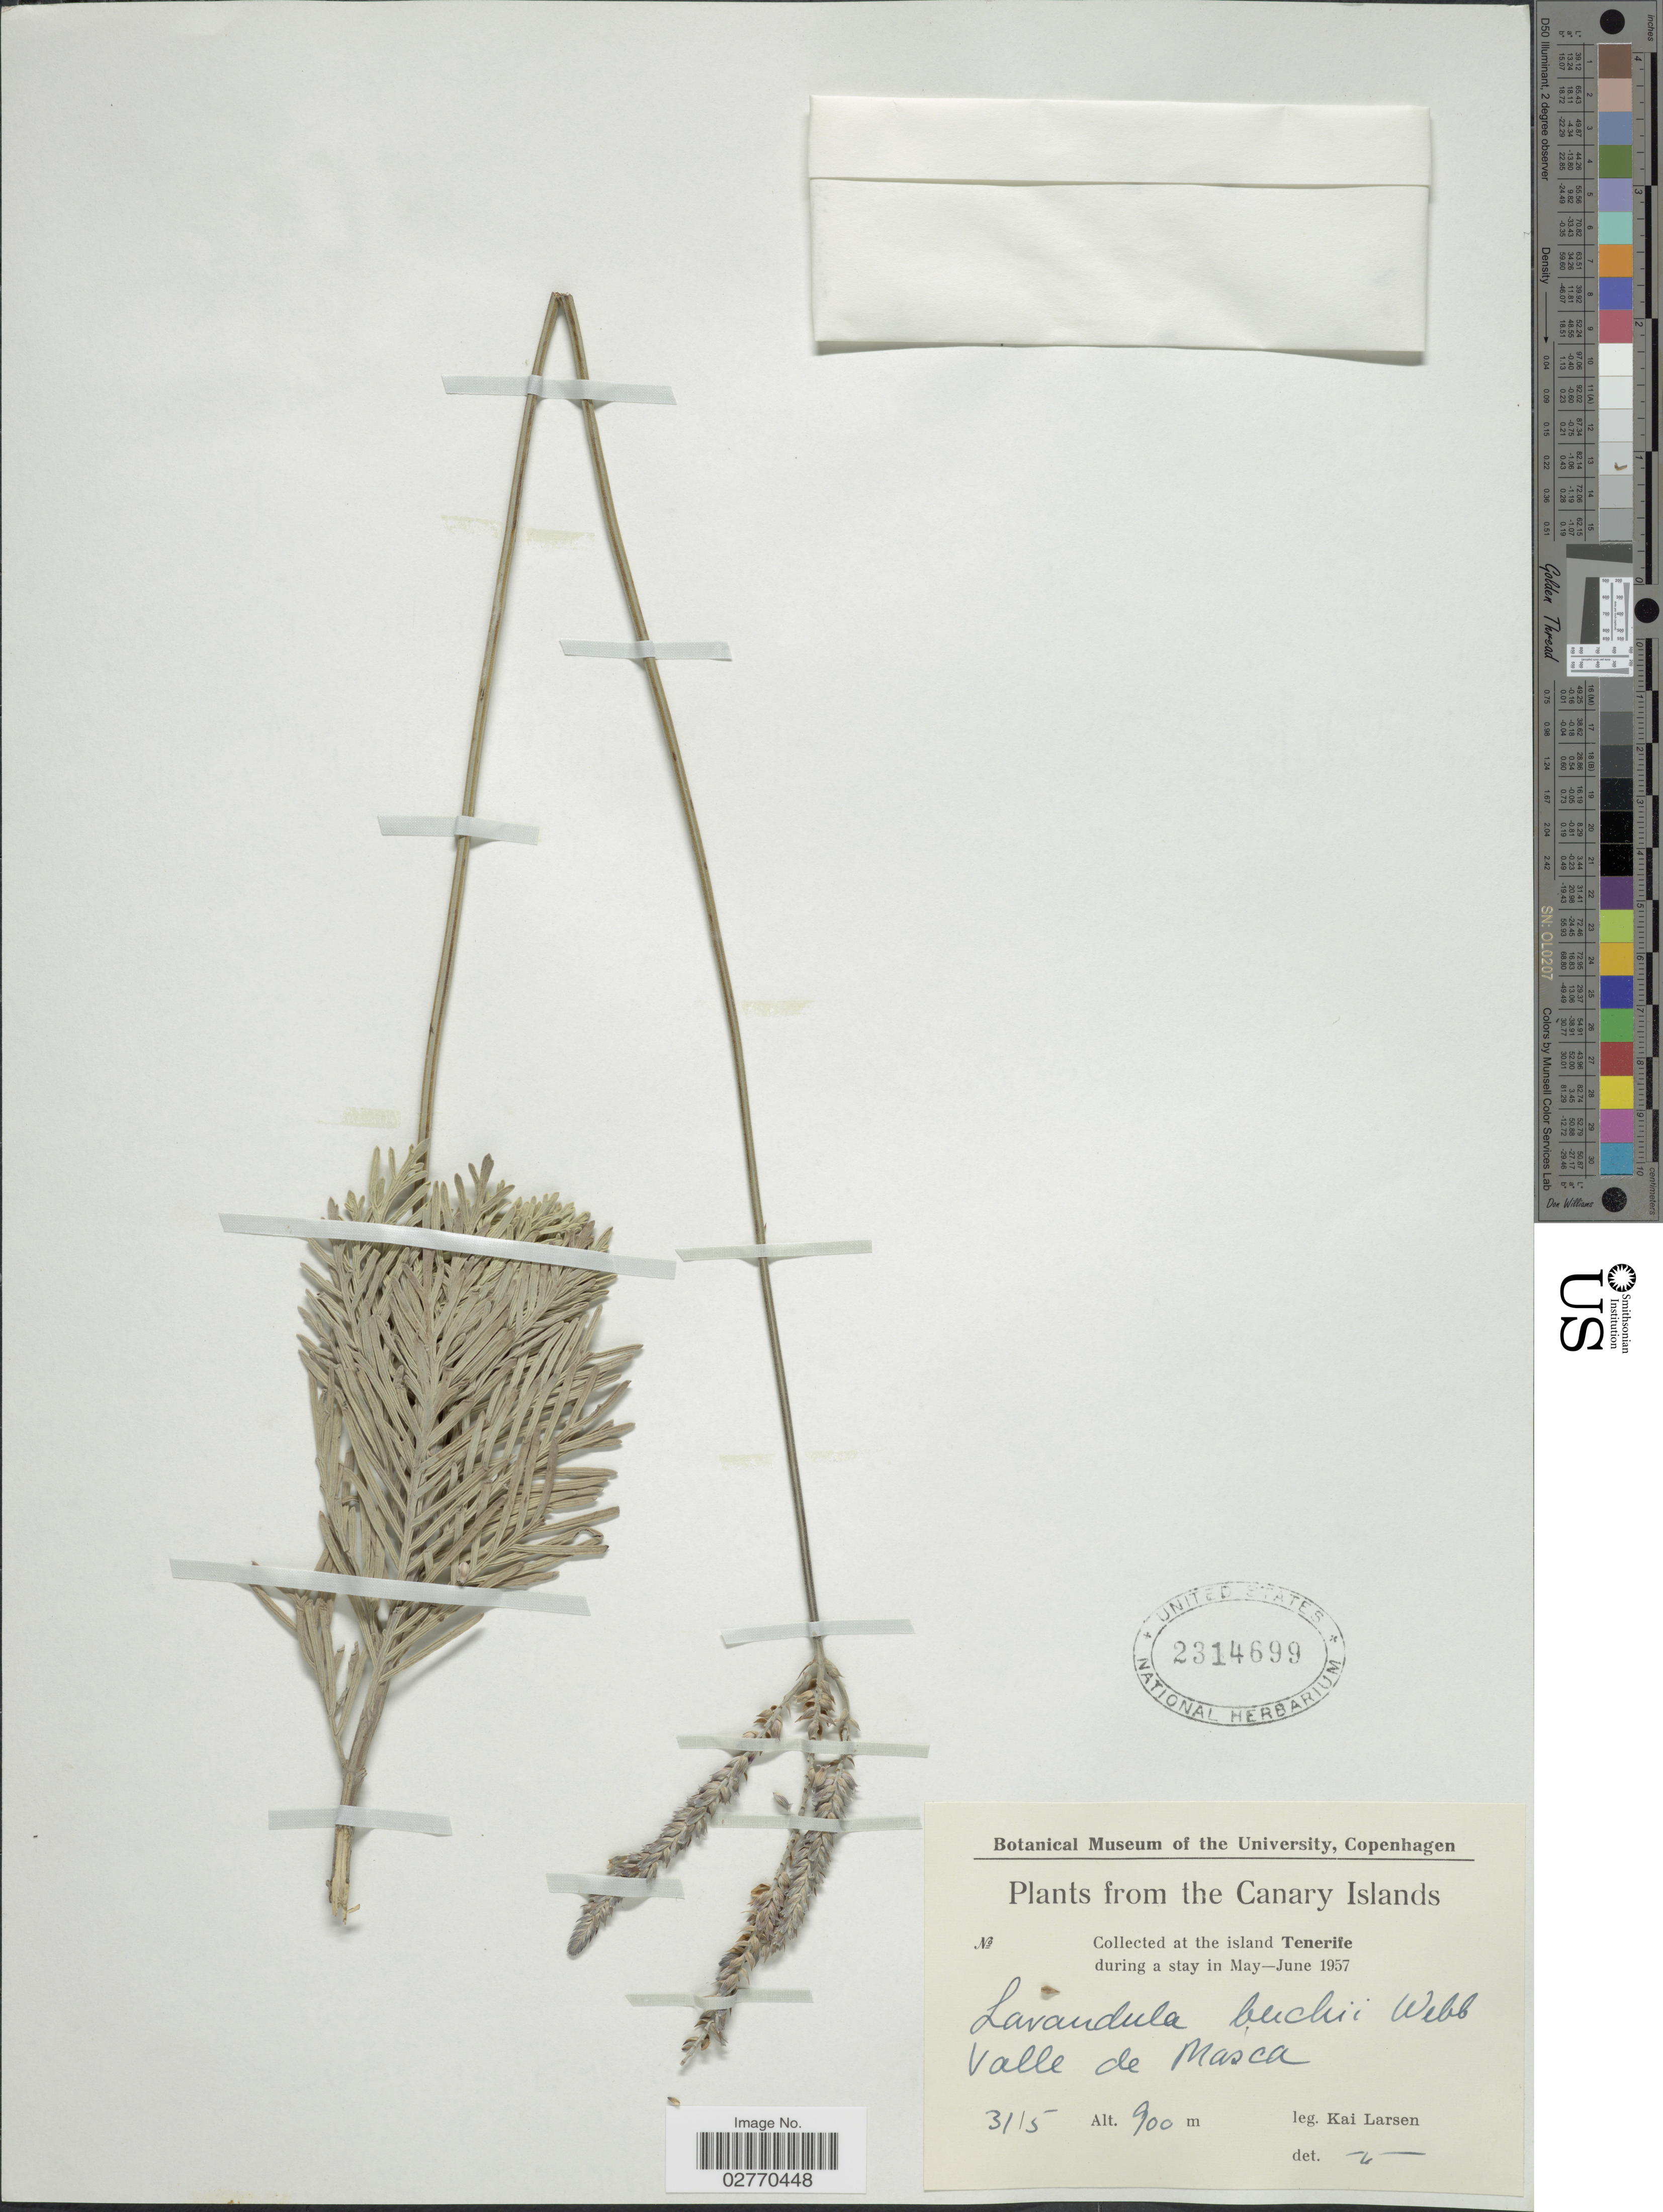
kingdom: Plantae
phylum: Tracheophyta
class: Magnoliopsida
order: Lamiales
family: Lamiaceae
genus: Lavandula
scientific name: Lavandula buchii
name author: D.A. Webb & Berthel.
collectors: K. Larsen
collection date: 1957-05-31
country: Spain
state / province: Canarias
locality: Canary Islands, island Tenerife, Valle de Masca.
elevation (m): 900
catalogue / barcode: US 2314699